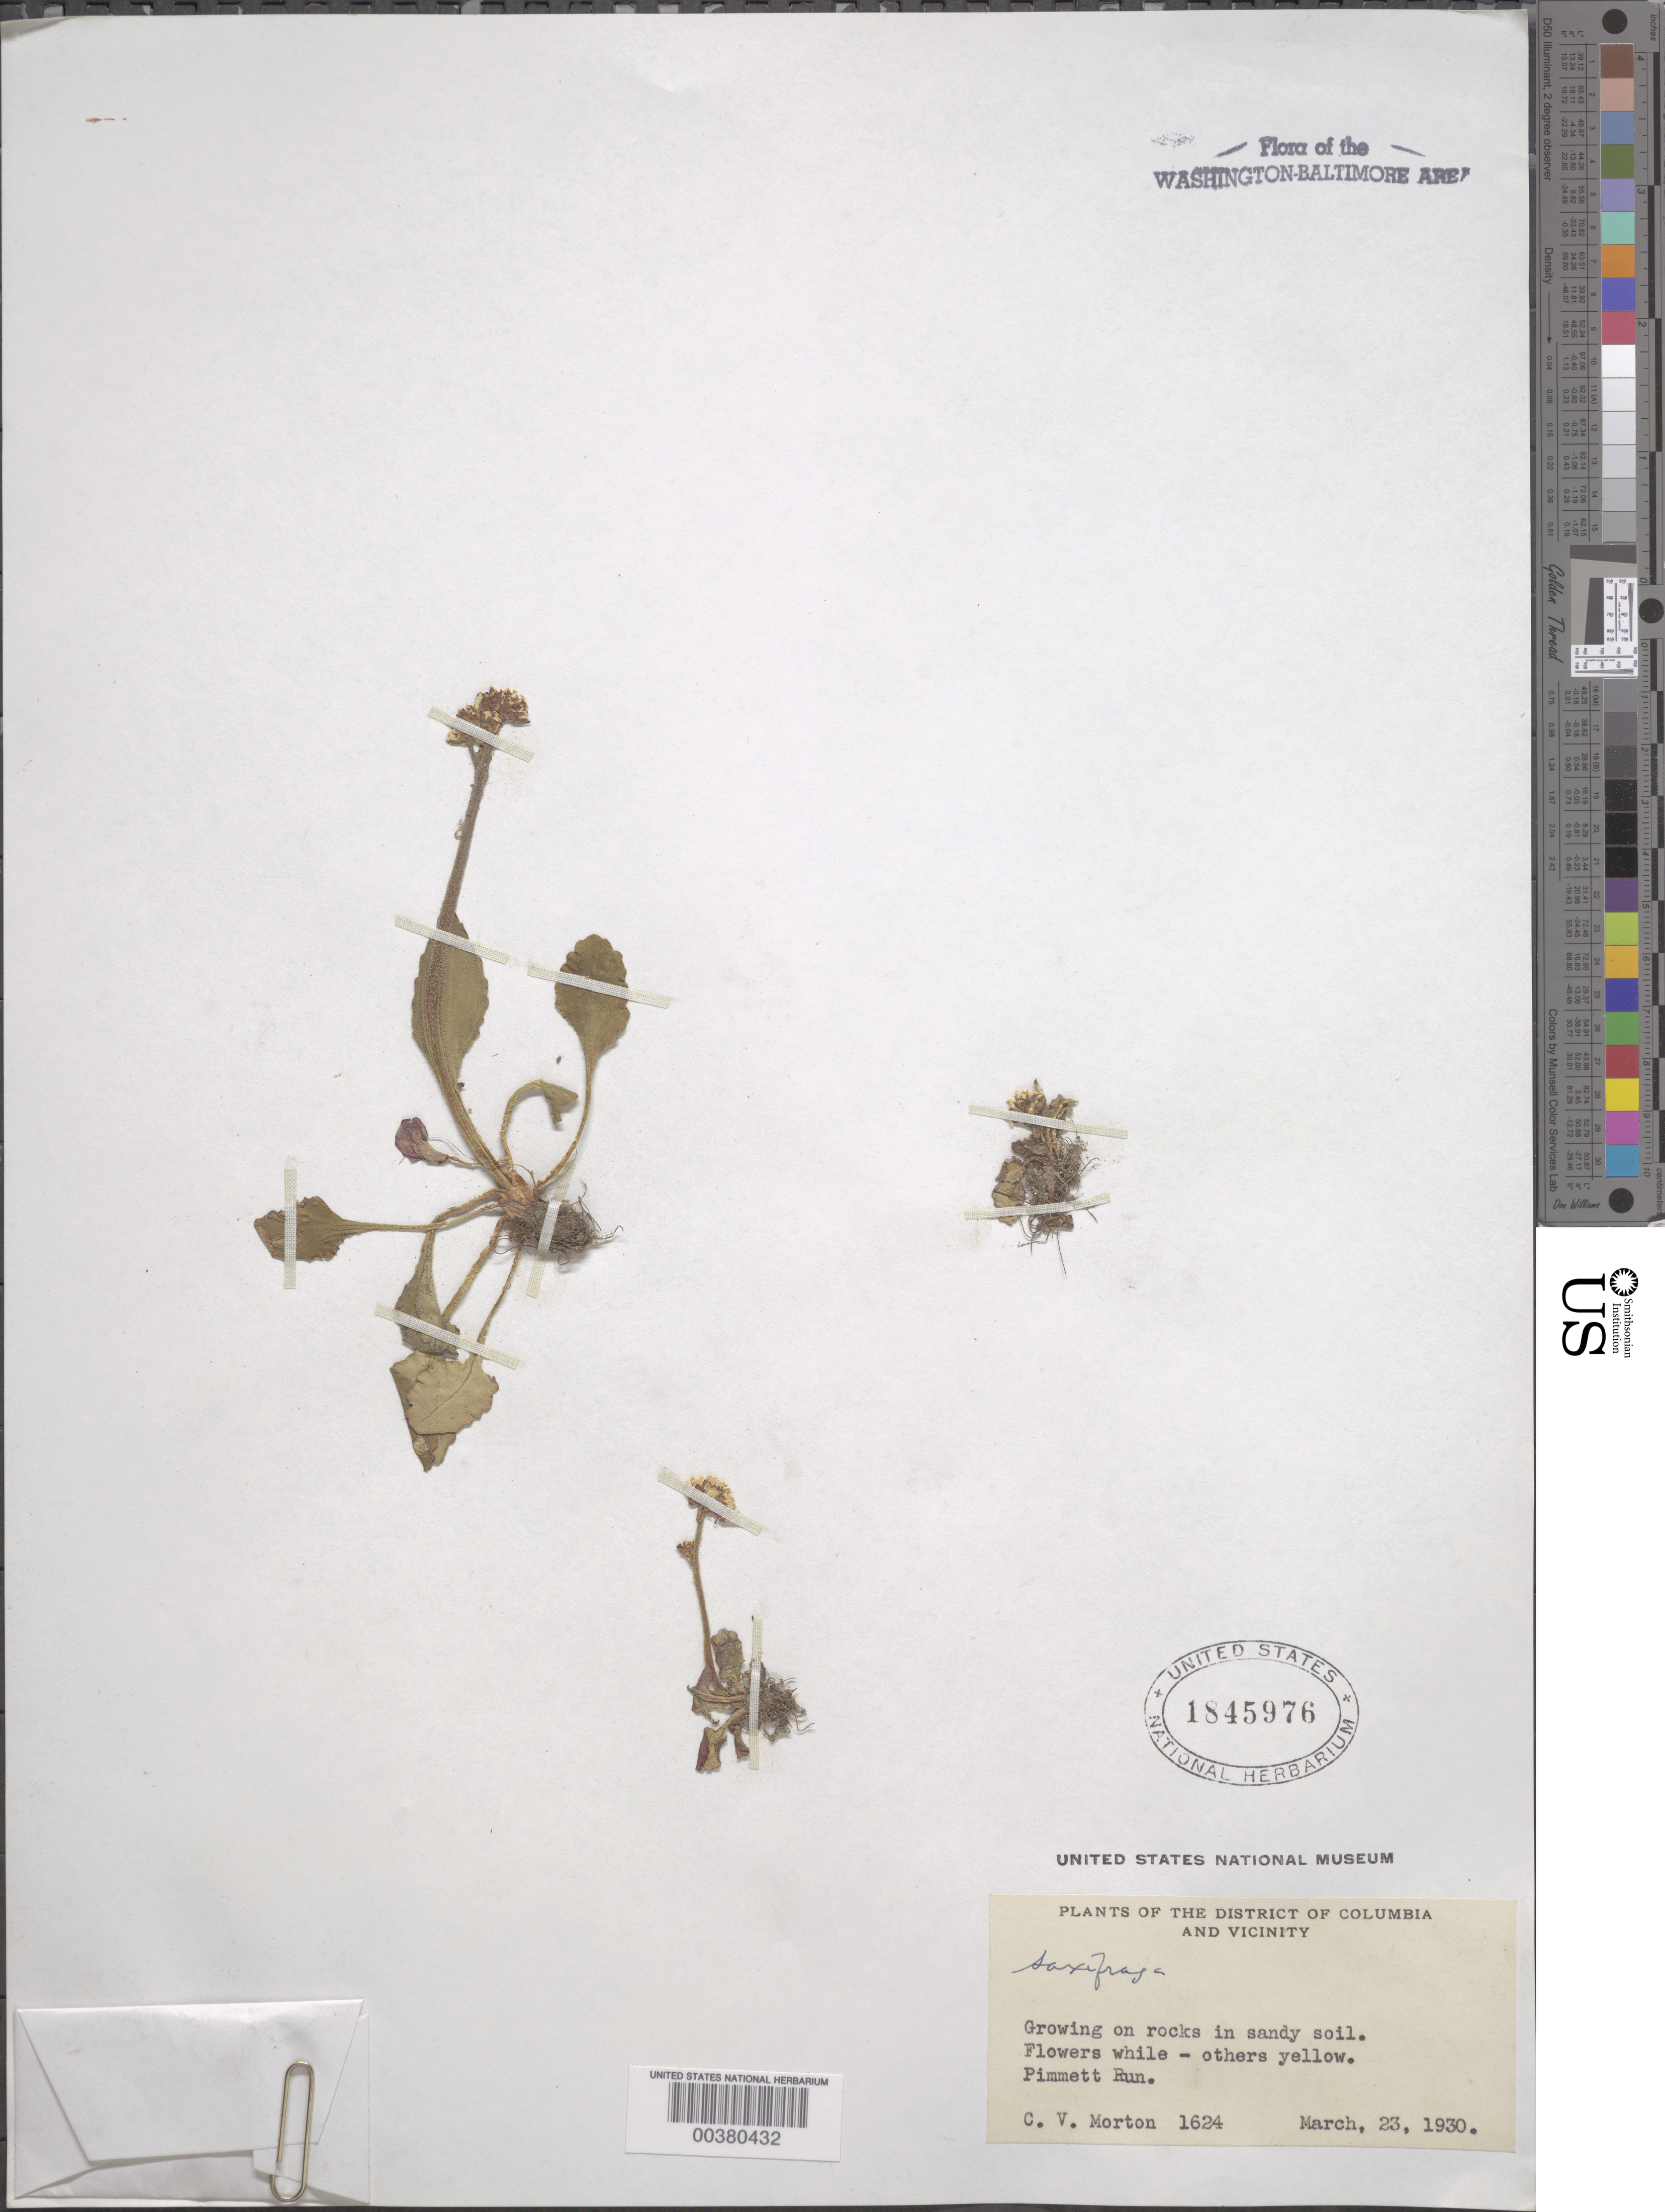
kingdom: Plantae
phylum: Tracheophyta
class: Magnoliopsida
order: Saxifragales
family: Saxifragaceae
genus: Micranthes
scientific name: Micranthes virginiensis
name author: (Michx.) Small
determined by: Strong, Mark T., (BOT), Smithsonian Institution - National Museum of Natural History (UNITED STATES)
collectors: C. V. Morton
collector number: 1624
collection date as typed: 23 Mar 1930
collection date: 1930-03-23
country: United States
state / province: Virginia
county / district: Fairfax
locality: Pimmett Run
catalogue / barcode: US 1845976